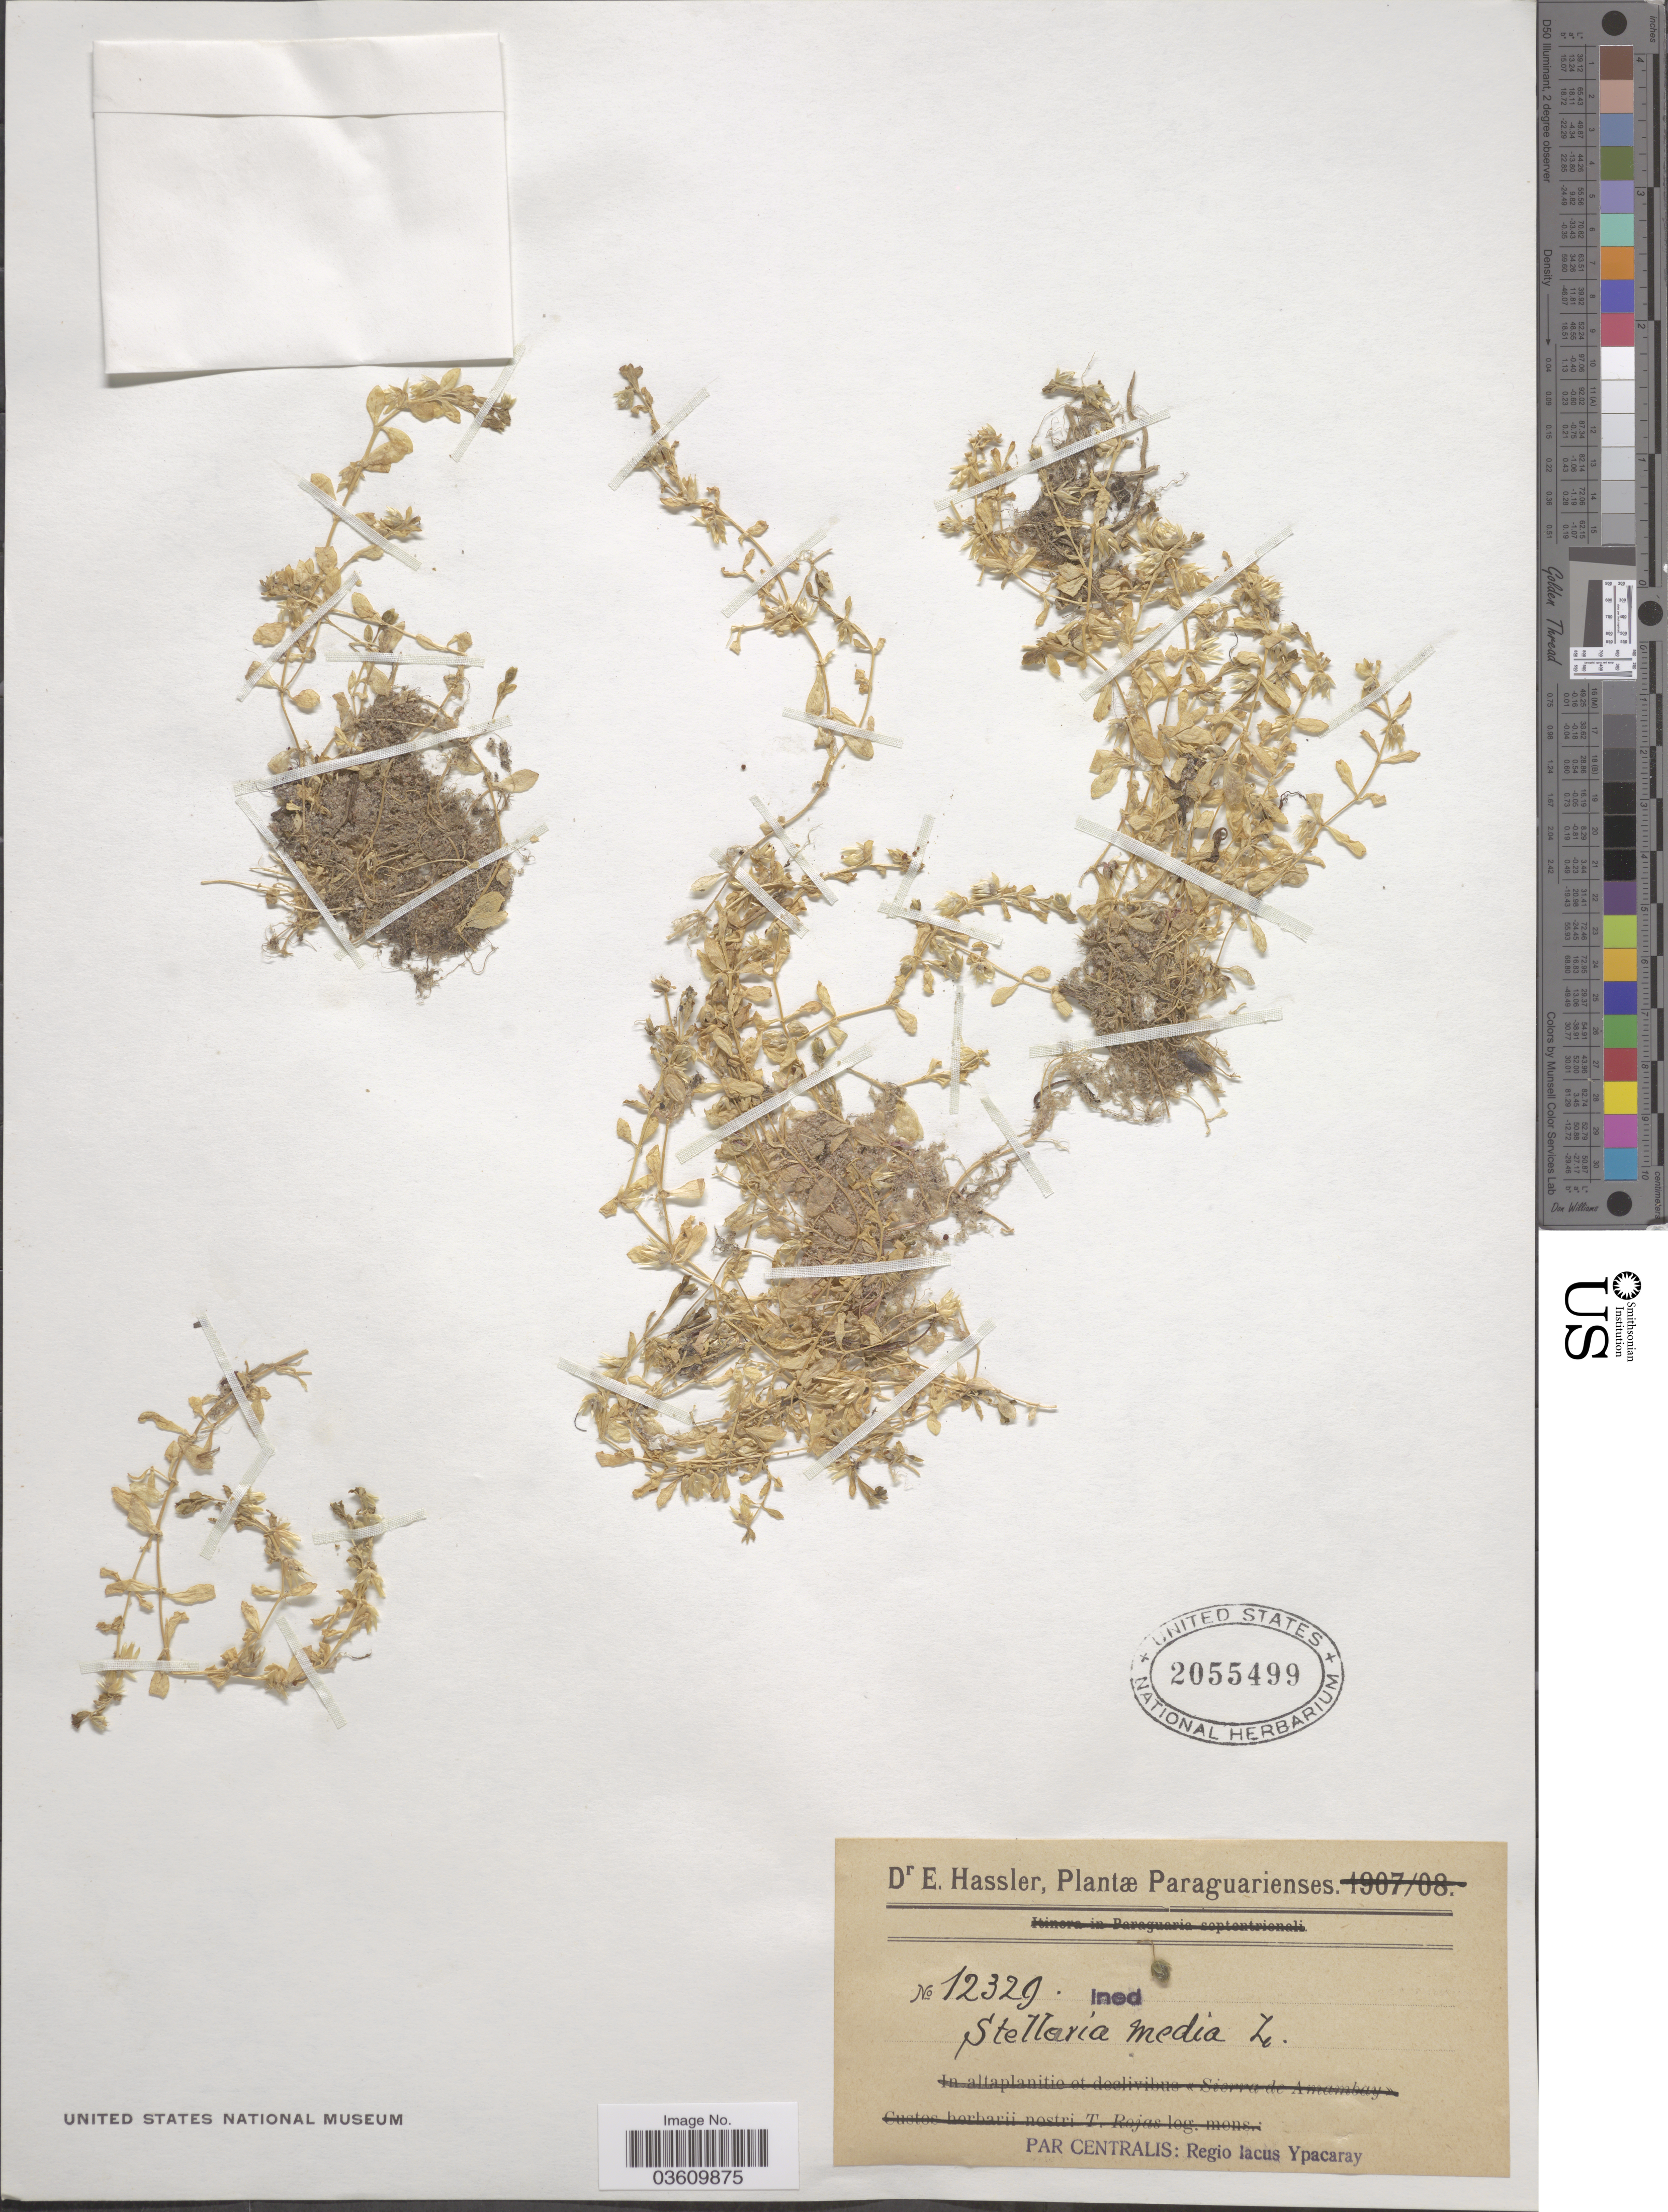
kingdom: Plantae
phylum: Tracheophyta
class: Magnoliopsida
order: Caryophyllales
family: Caryophyllaceae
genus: Stellaria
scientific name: Stellaria media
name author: (L.) Vill.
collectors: E. Hassler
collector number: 12329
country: Paraguay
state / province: Central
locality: Par Centralis: Regio lacus Ypacaray.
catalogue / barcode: US 2055499